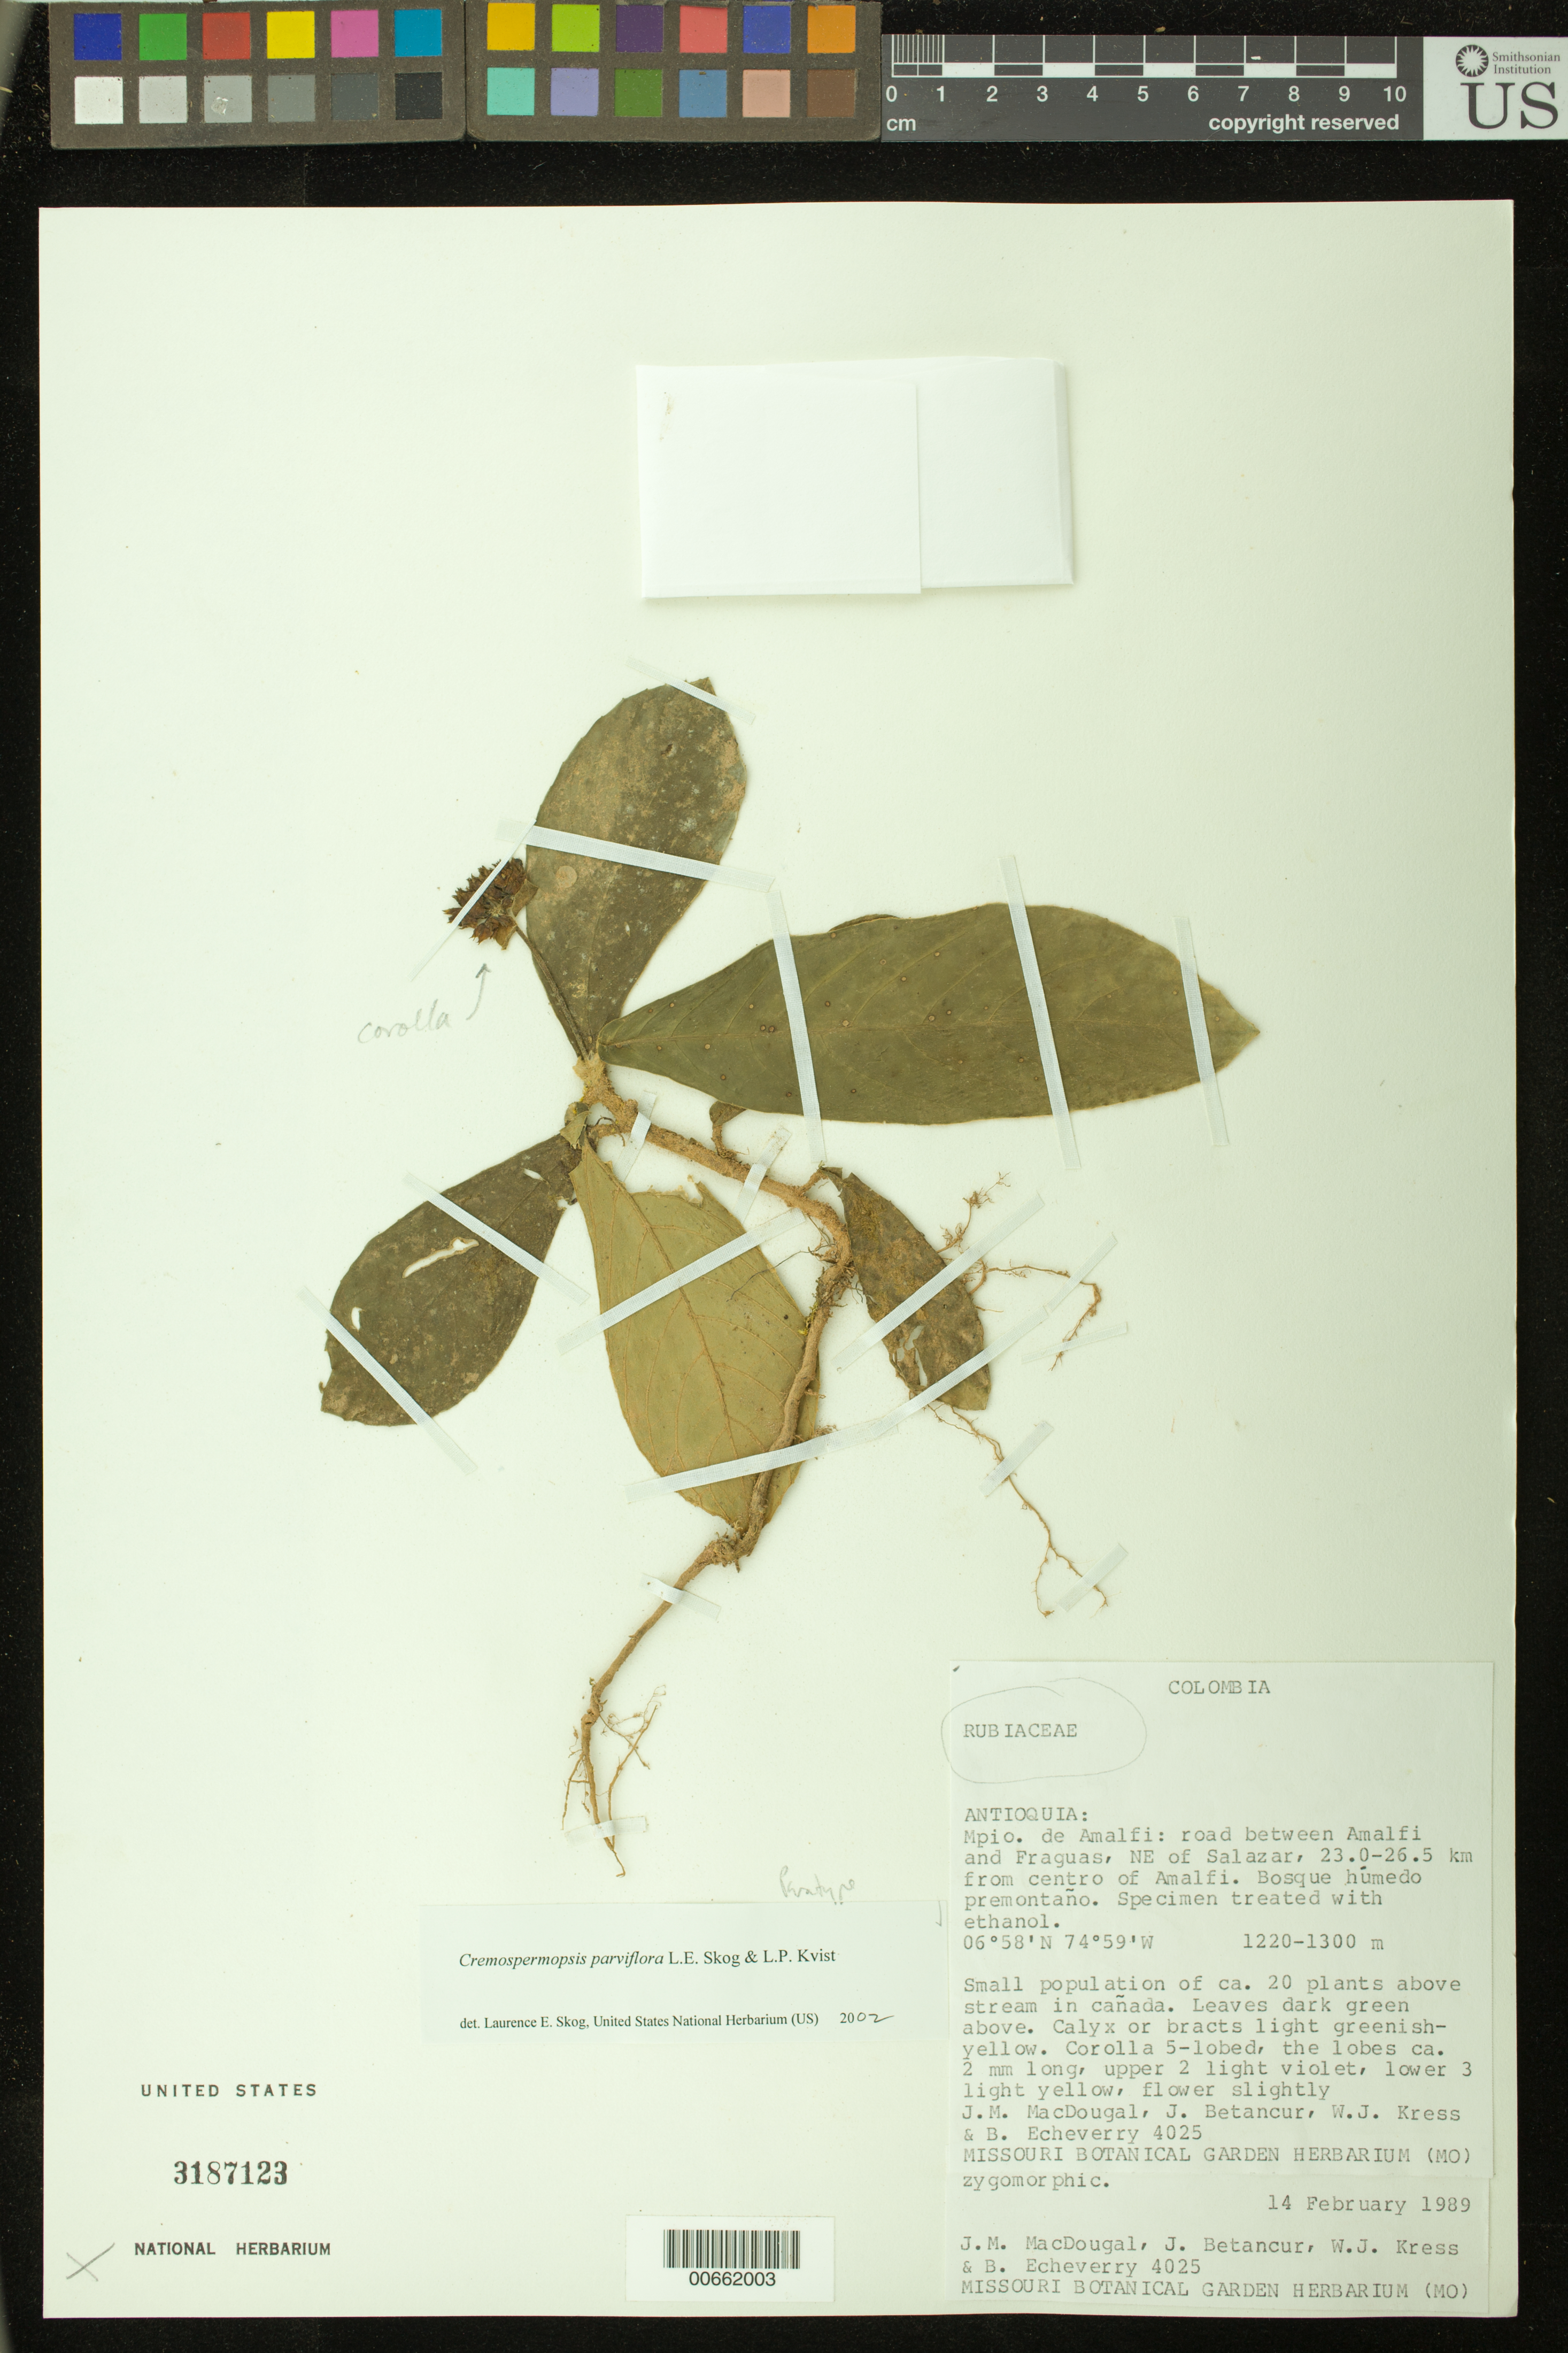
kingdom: Plantae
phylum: Tracheophyta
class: Magnoliopsida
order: Lamiales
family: Gesneriaceae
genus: Cremospermopsis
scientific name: Cremospermopsis parviflora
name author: L.E. Skog & L.P. Kvist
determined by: Skog, Laurence E.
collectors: J. M. MacDougal, J. C. Betancur, W. J. Kress & B. Echeverry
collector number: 4025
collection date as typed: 14 Feb 1988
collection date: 1988-02-14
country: Colombia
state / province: Antioquia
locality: Mpio. de Amalfi: road between Amalfi and Fraguas, NE of Salazar, 23.0-26.5 km from centro of Amalfi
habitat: Bosque húmedo premontaño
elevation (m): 1220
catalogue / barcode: US 3187123